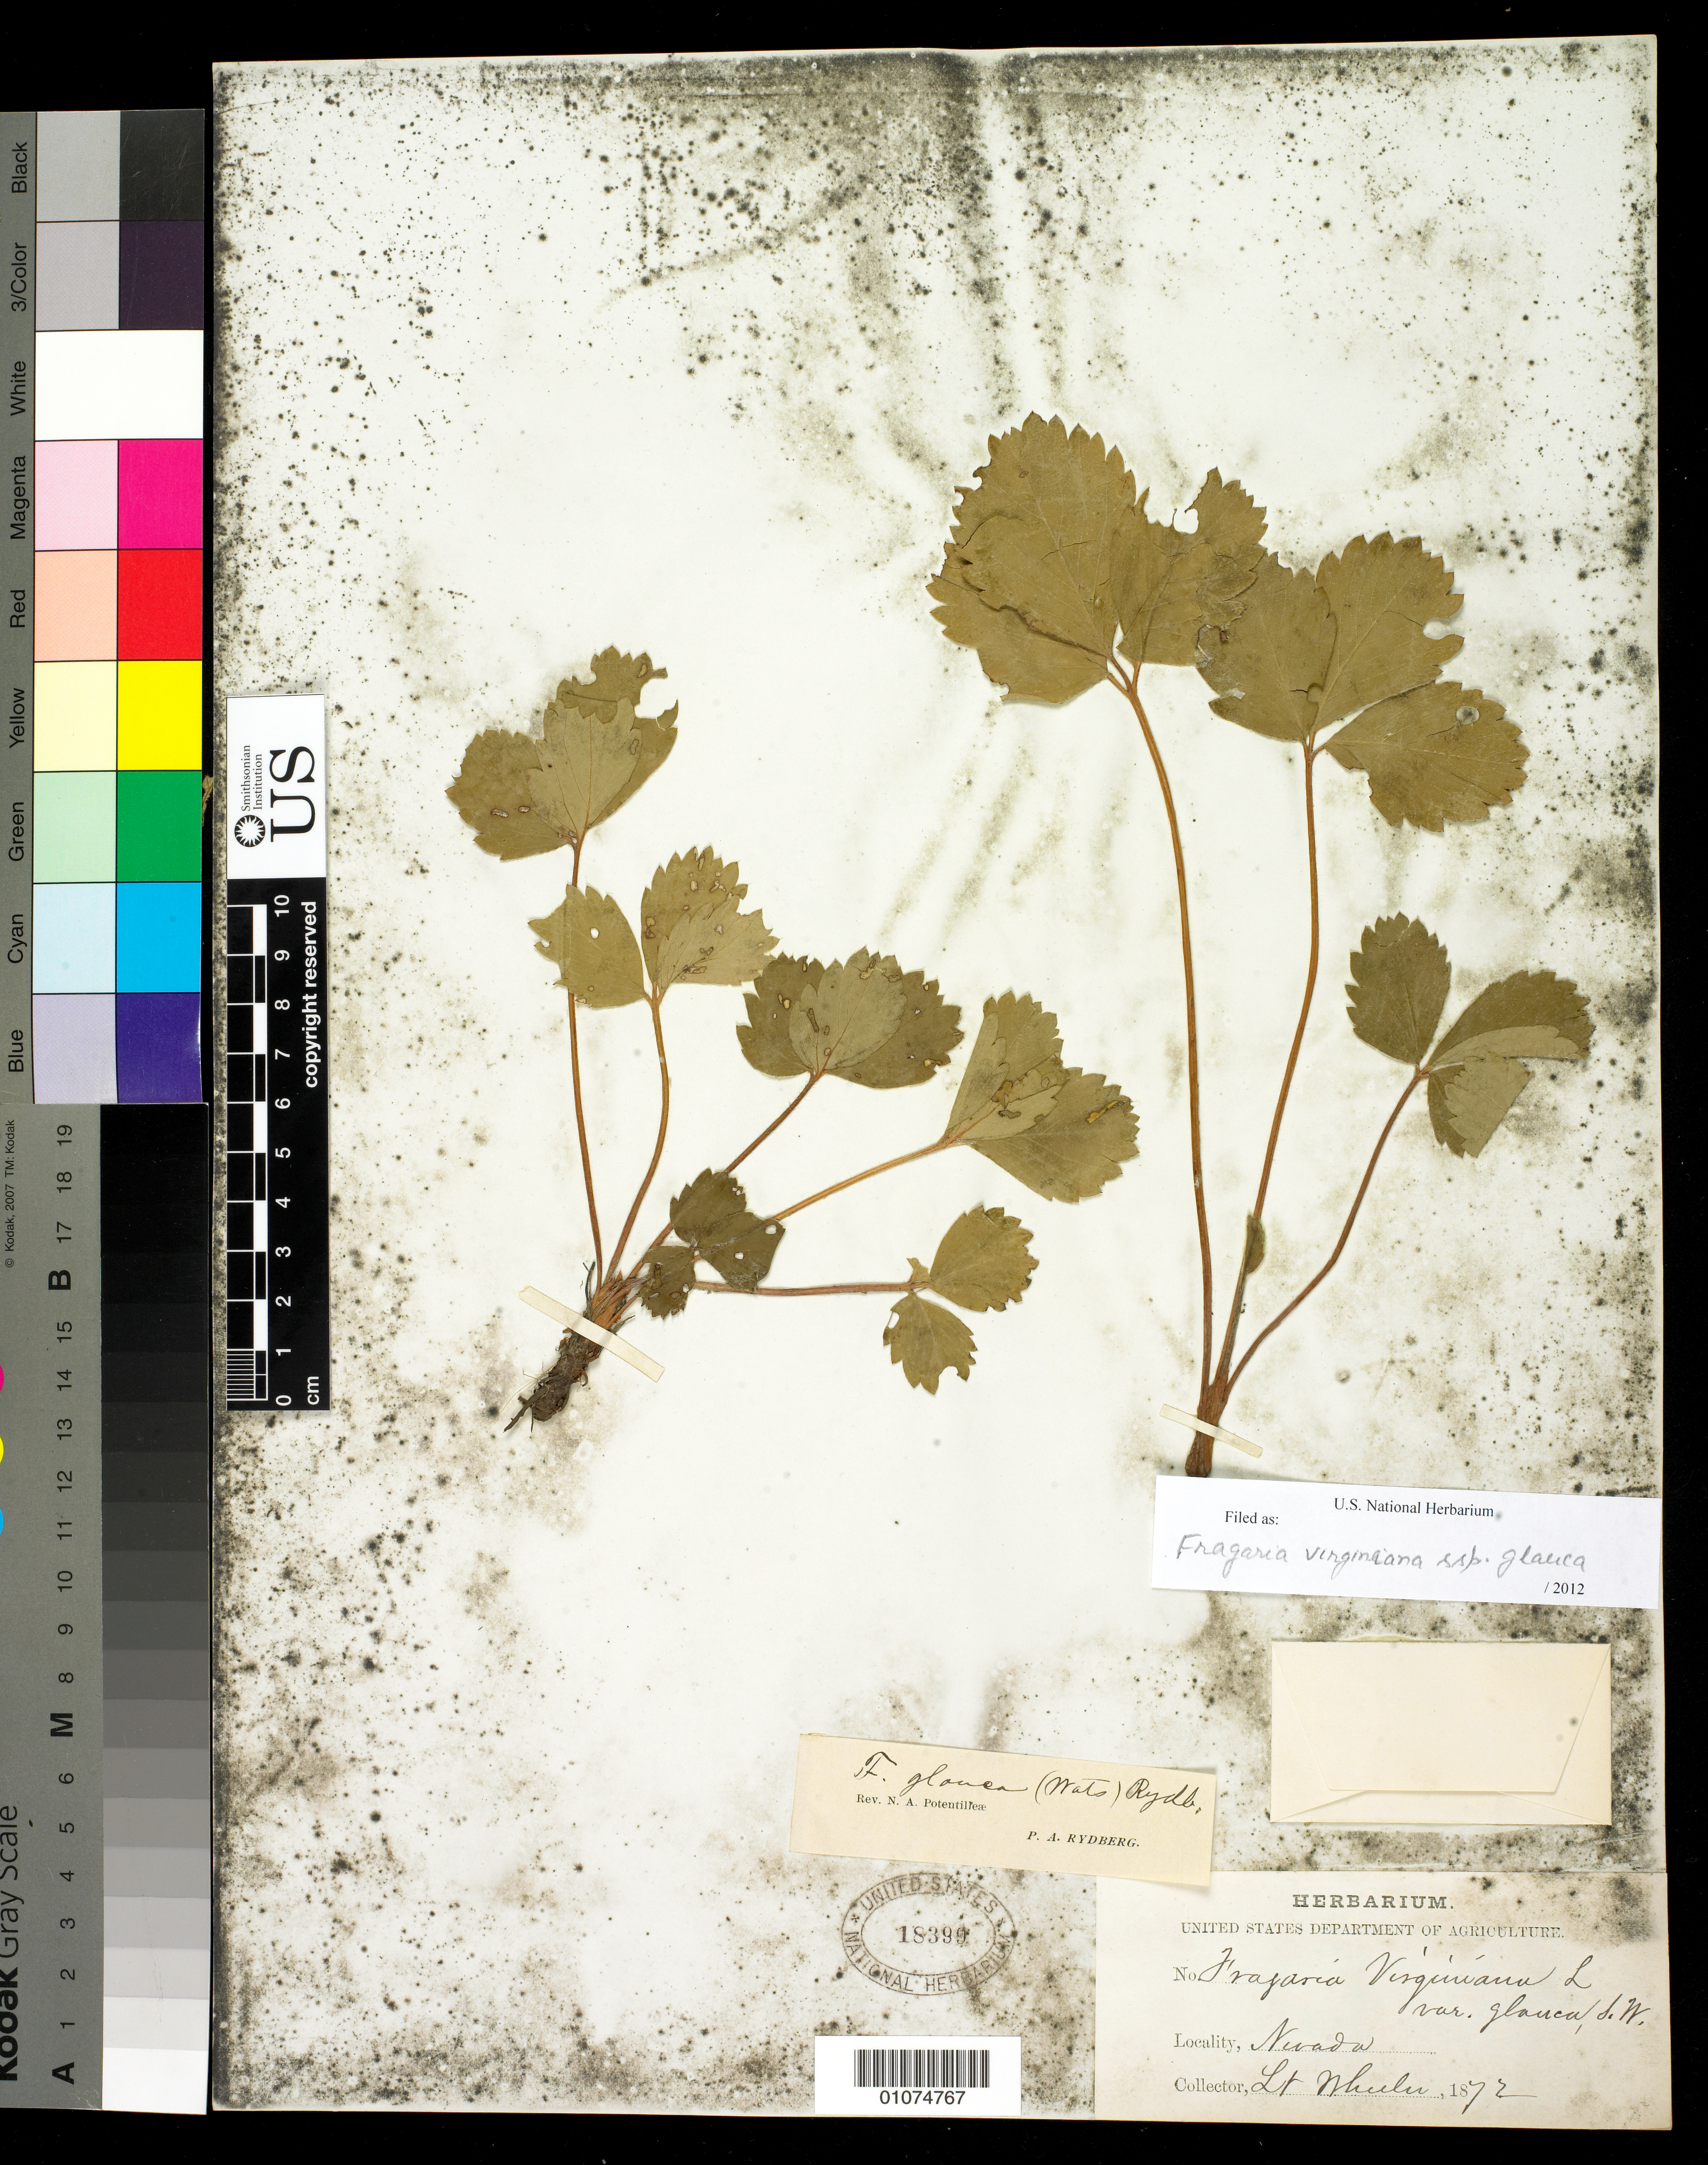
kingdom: Plantae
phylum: Tracheophyta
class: Magnoliopsida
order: Rosales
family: Rosaceae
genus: Fragaria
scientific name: Fragaria vesca subsp. bracteata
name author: L.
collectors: -- Wheeler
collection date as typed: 1872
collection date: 1872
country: United States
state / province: Nevada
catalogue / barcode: US 18399